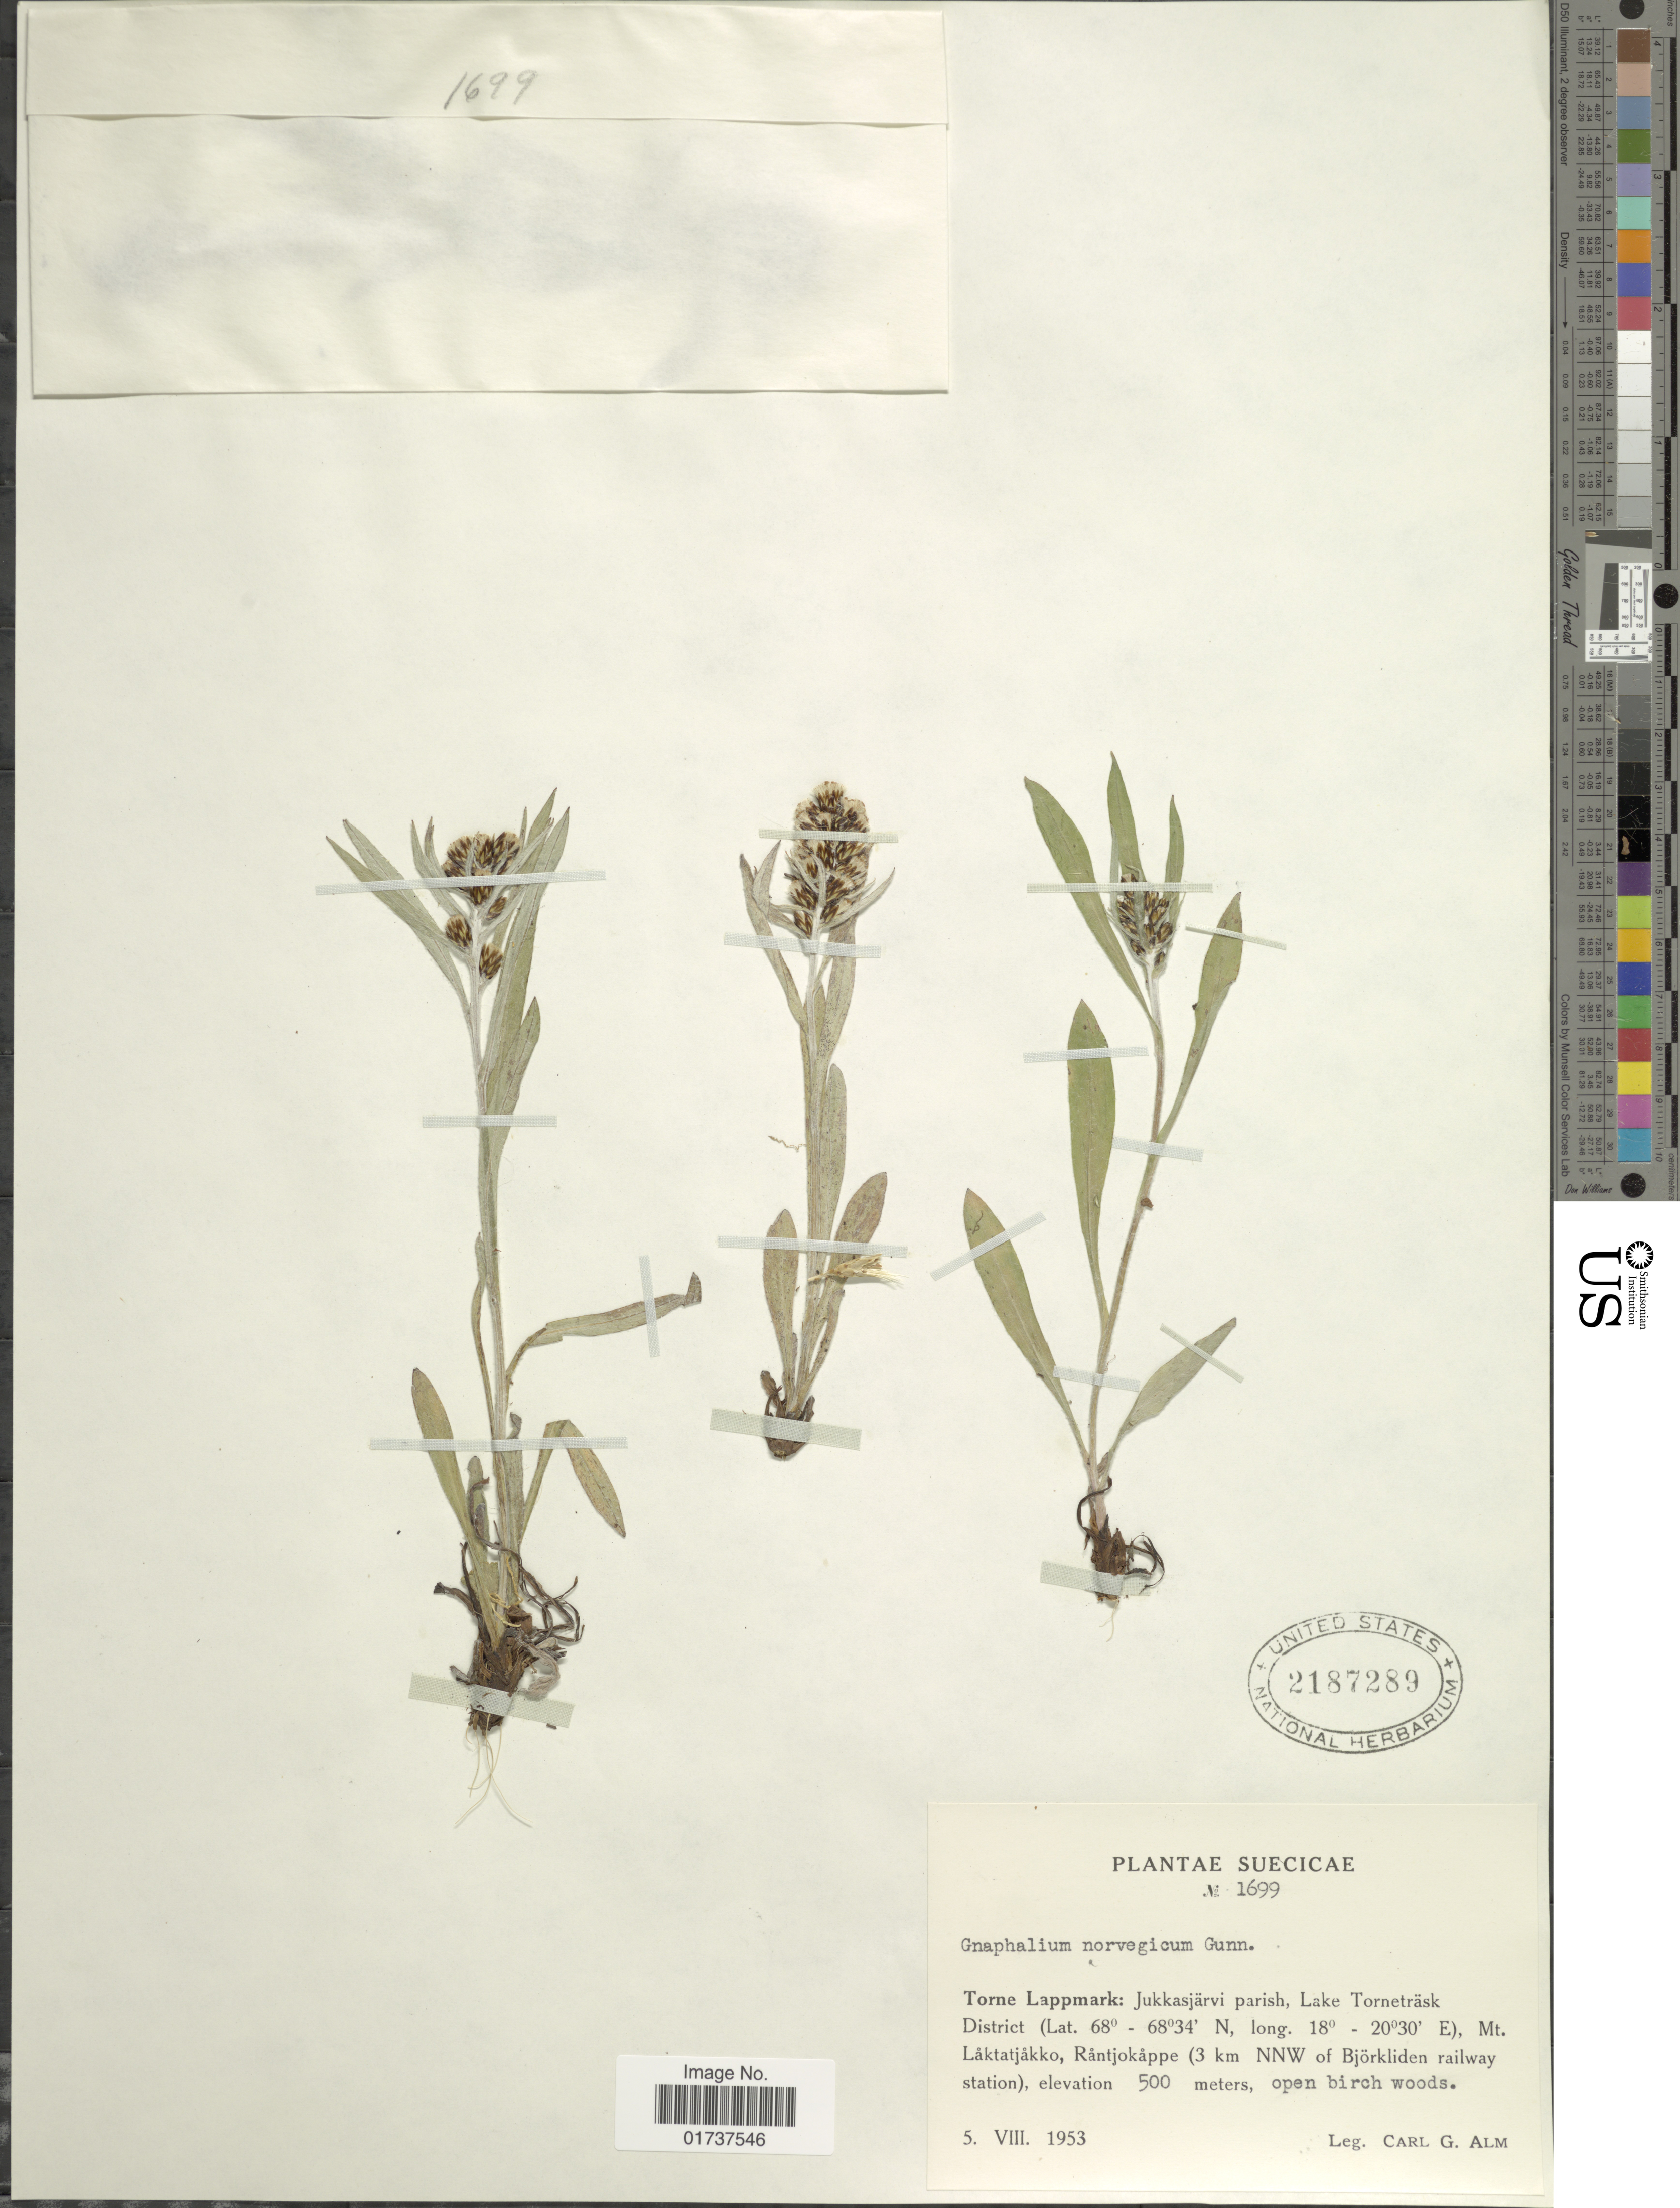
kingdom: Plantae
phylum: Tracheophyta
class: Magnoliopsida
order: Asterales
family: Asteraceae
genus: Gnaphalium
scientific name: Gnaphalium norvegicum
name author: Gunnerus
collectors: C. G. Alm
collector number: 1699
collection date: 1953-08-05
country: Sweden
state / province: Norrbotten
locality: Suecica,Torne Lappmark: Jukkasjarvi parish, Lake Tornetrask District, Mt. Laktatjakko, Rantjokappe (3 km NNW of Bjorkliden railway station)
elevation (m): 500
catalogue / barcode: US 2187289